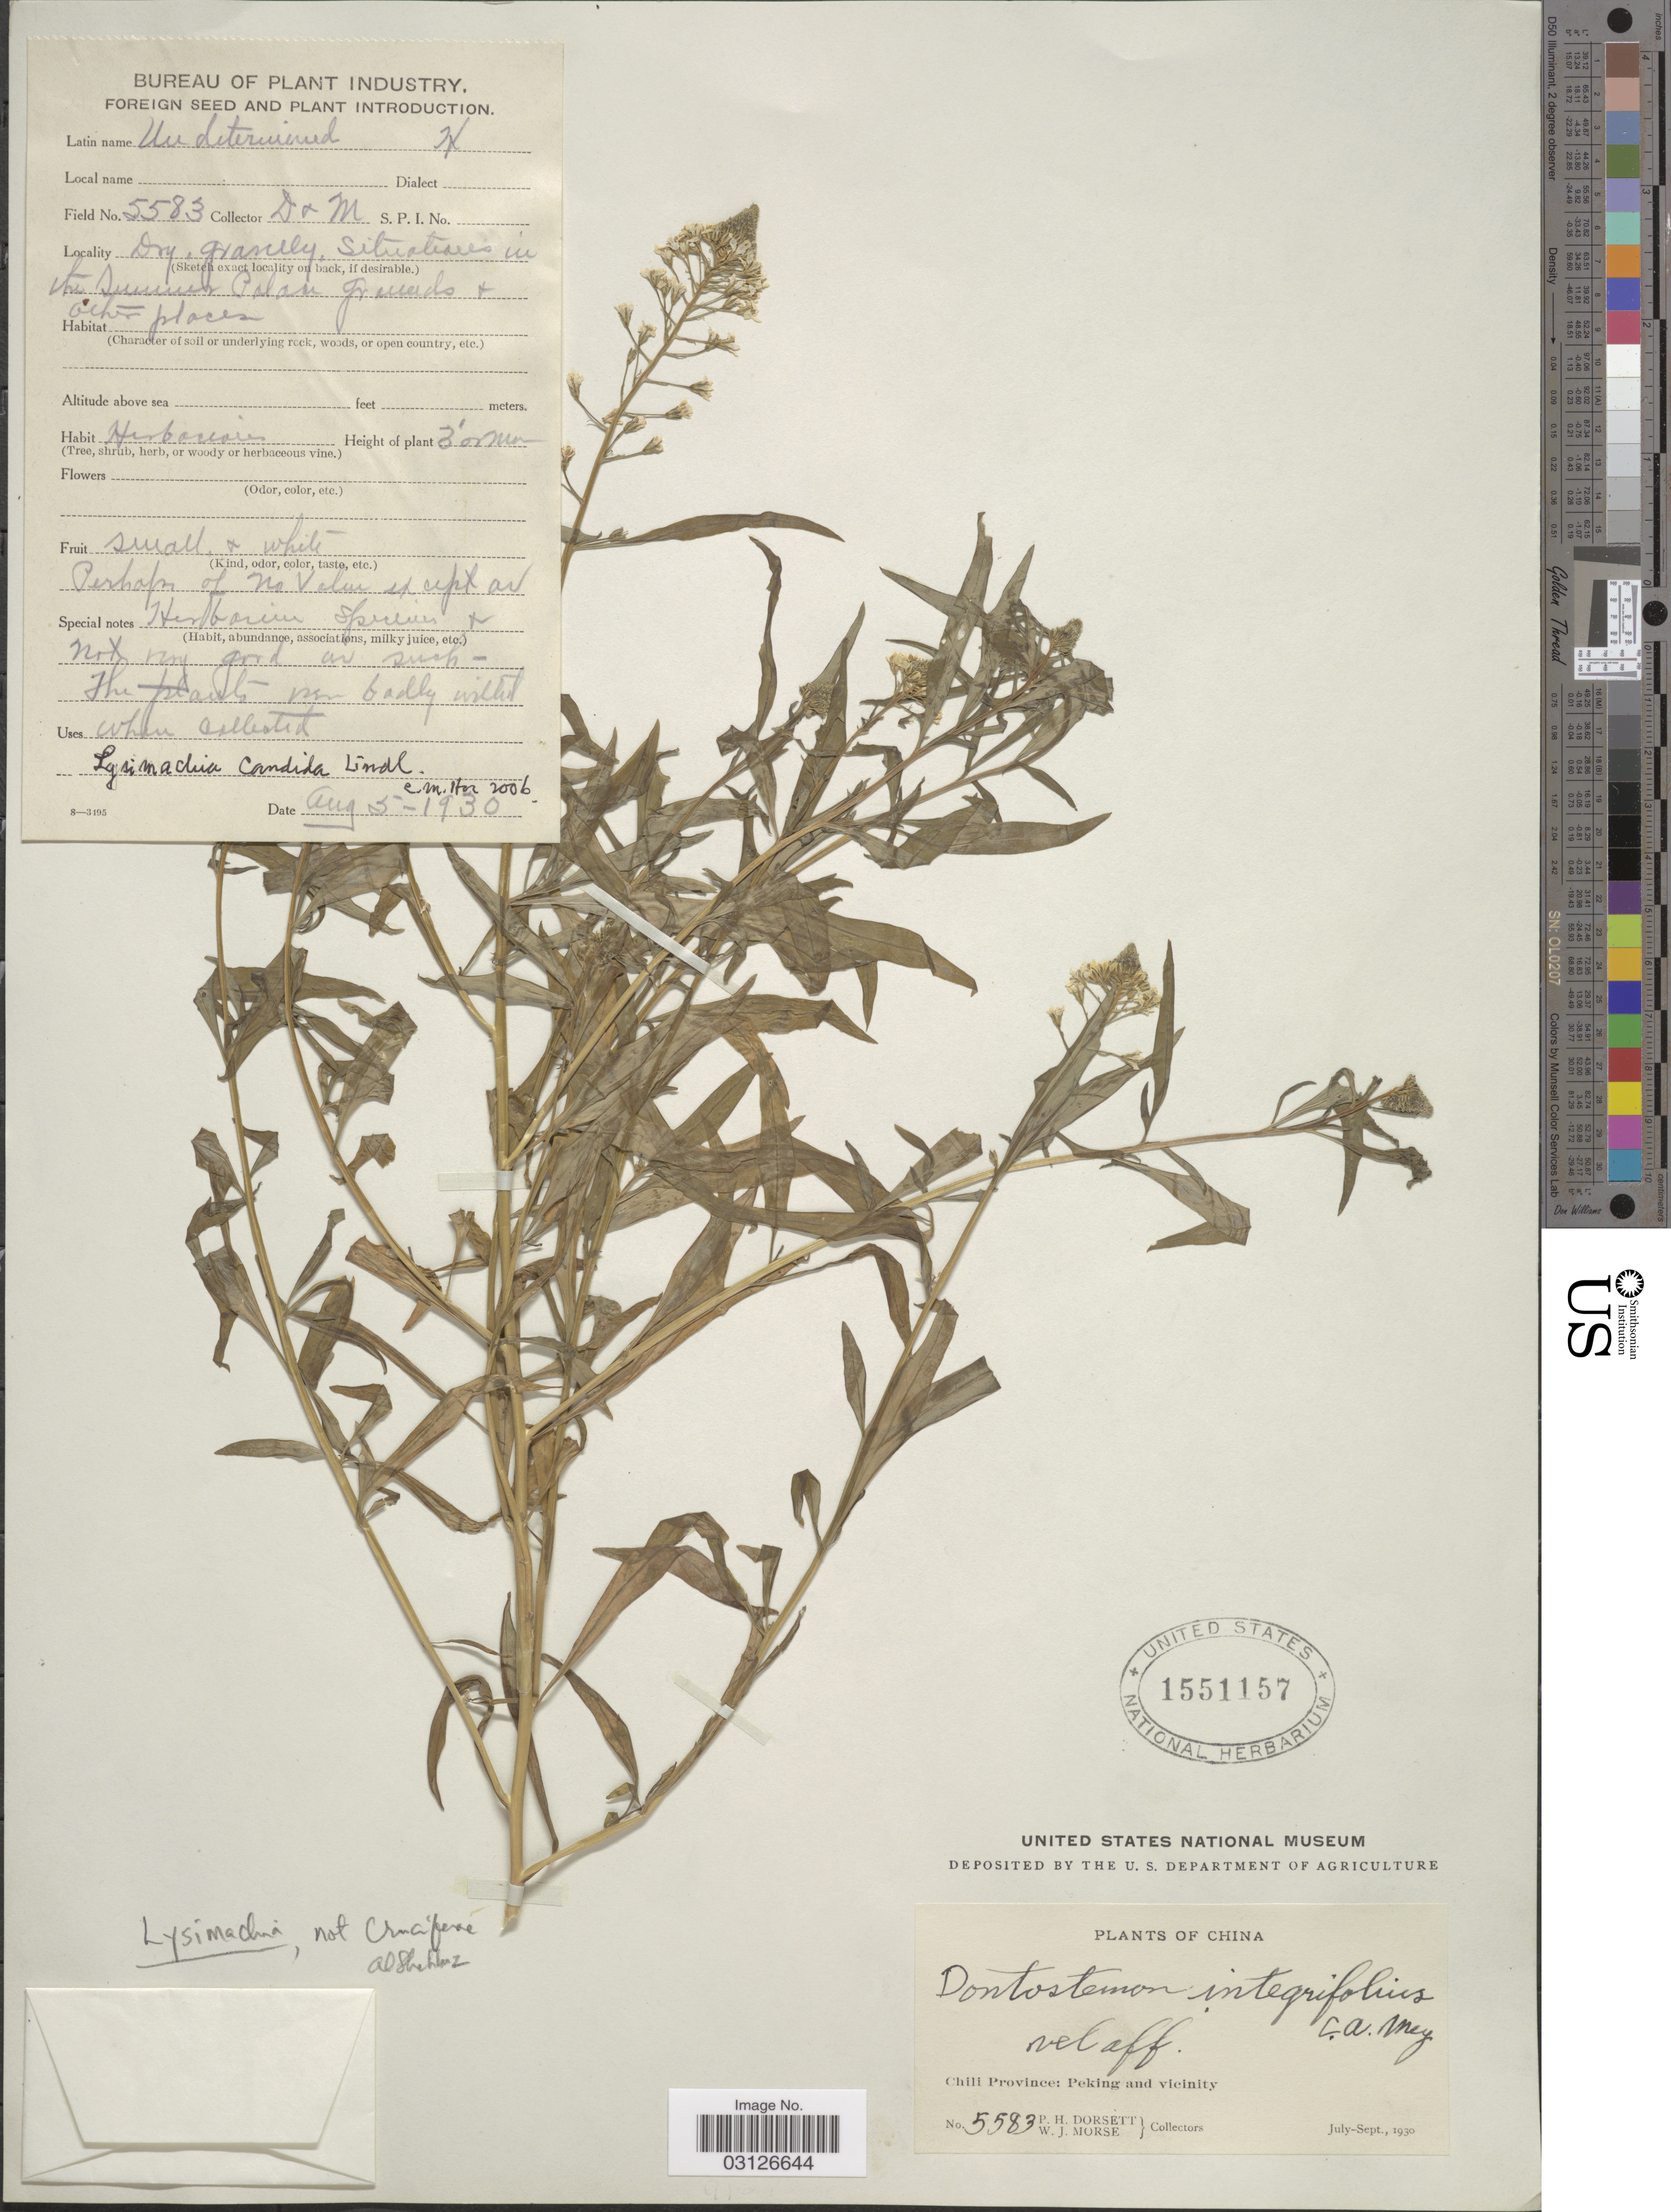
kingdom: Plantae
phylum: Tracheophyta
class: Magnoliopsida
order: Ericales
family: Primulaceae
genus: Lysimachia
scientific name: Lysimachia sp.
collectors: P. H. Dorsett & W. J. Morse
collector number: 5583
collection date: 1930-08-05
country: China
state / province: Beijing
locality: Chili Province: Peking and vicinity.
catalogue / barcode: US 1551157